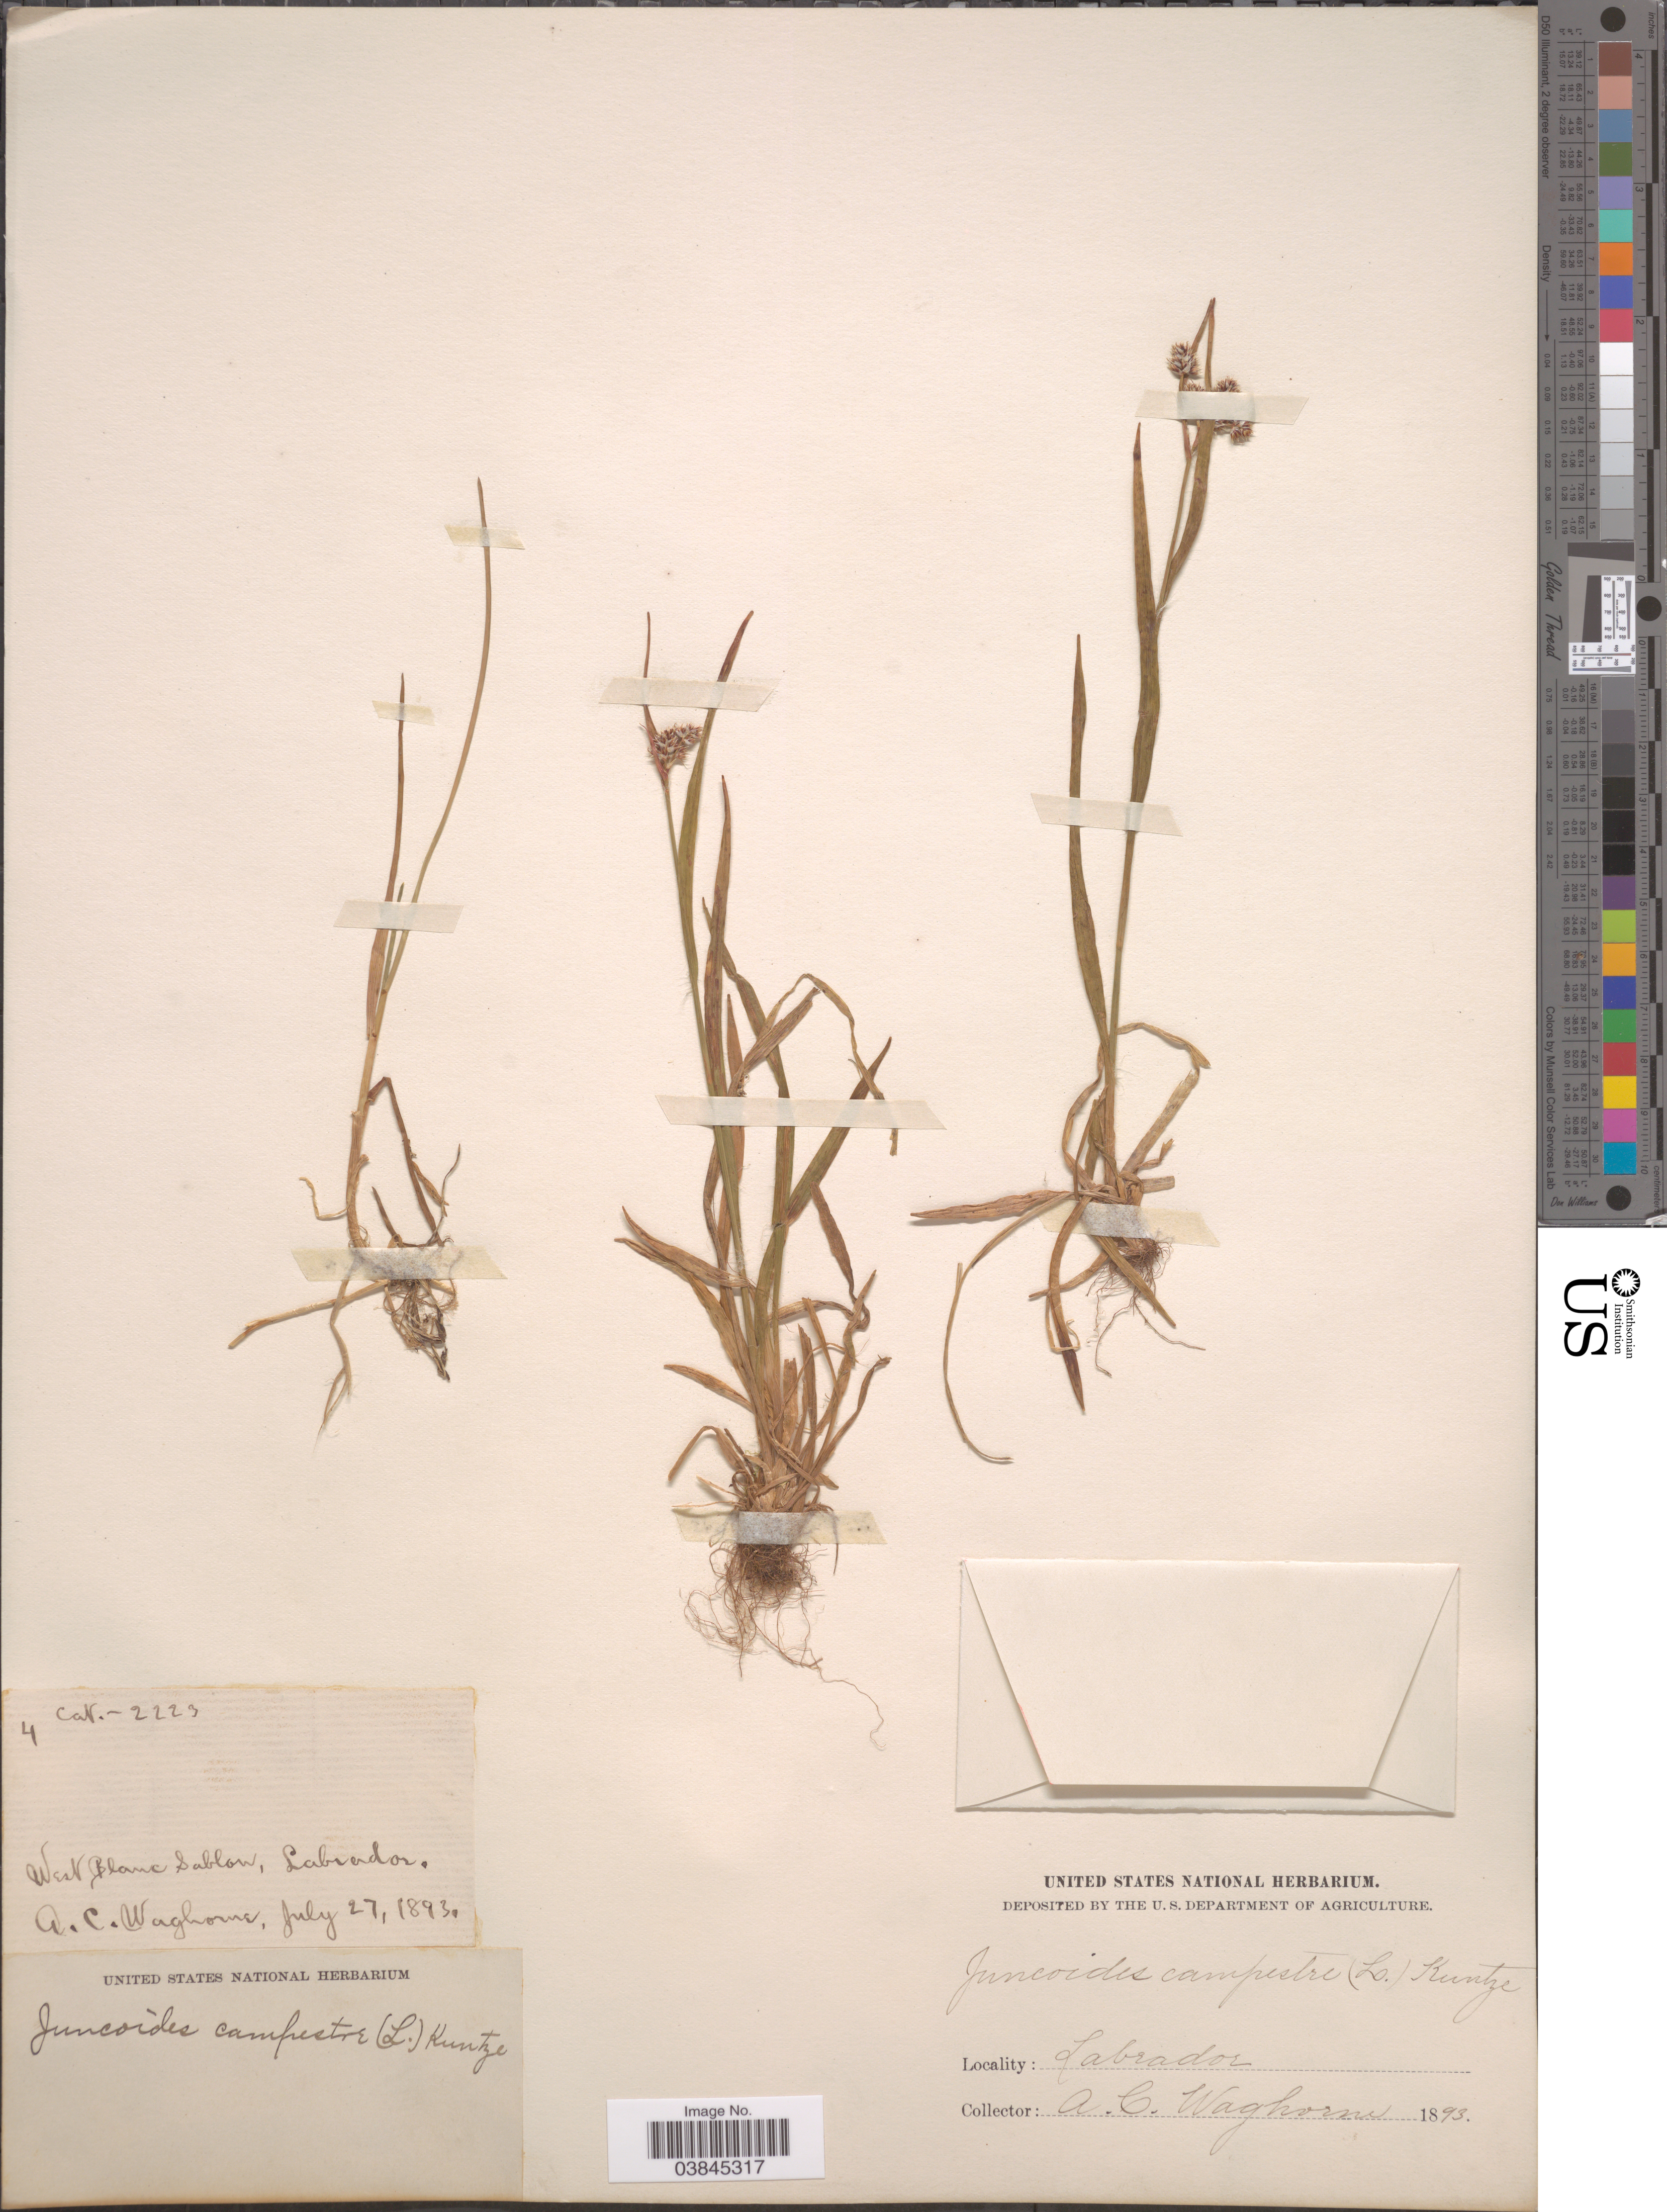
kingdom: Plantae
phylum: Tracheophyta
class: Liliopsida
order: Poales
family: Juncaceae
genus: Luzula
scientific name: Luzula campestris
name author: (L.) DC.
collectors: A. Waghorne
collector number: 4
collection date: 1893-07-27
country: Canada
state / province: Newfoundland and Labrador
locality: West Blanc Sablon.